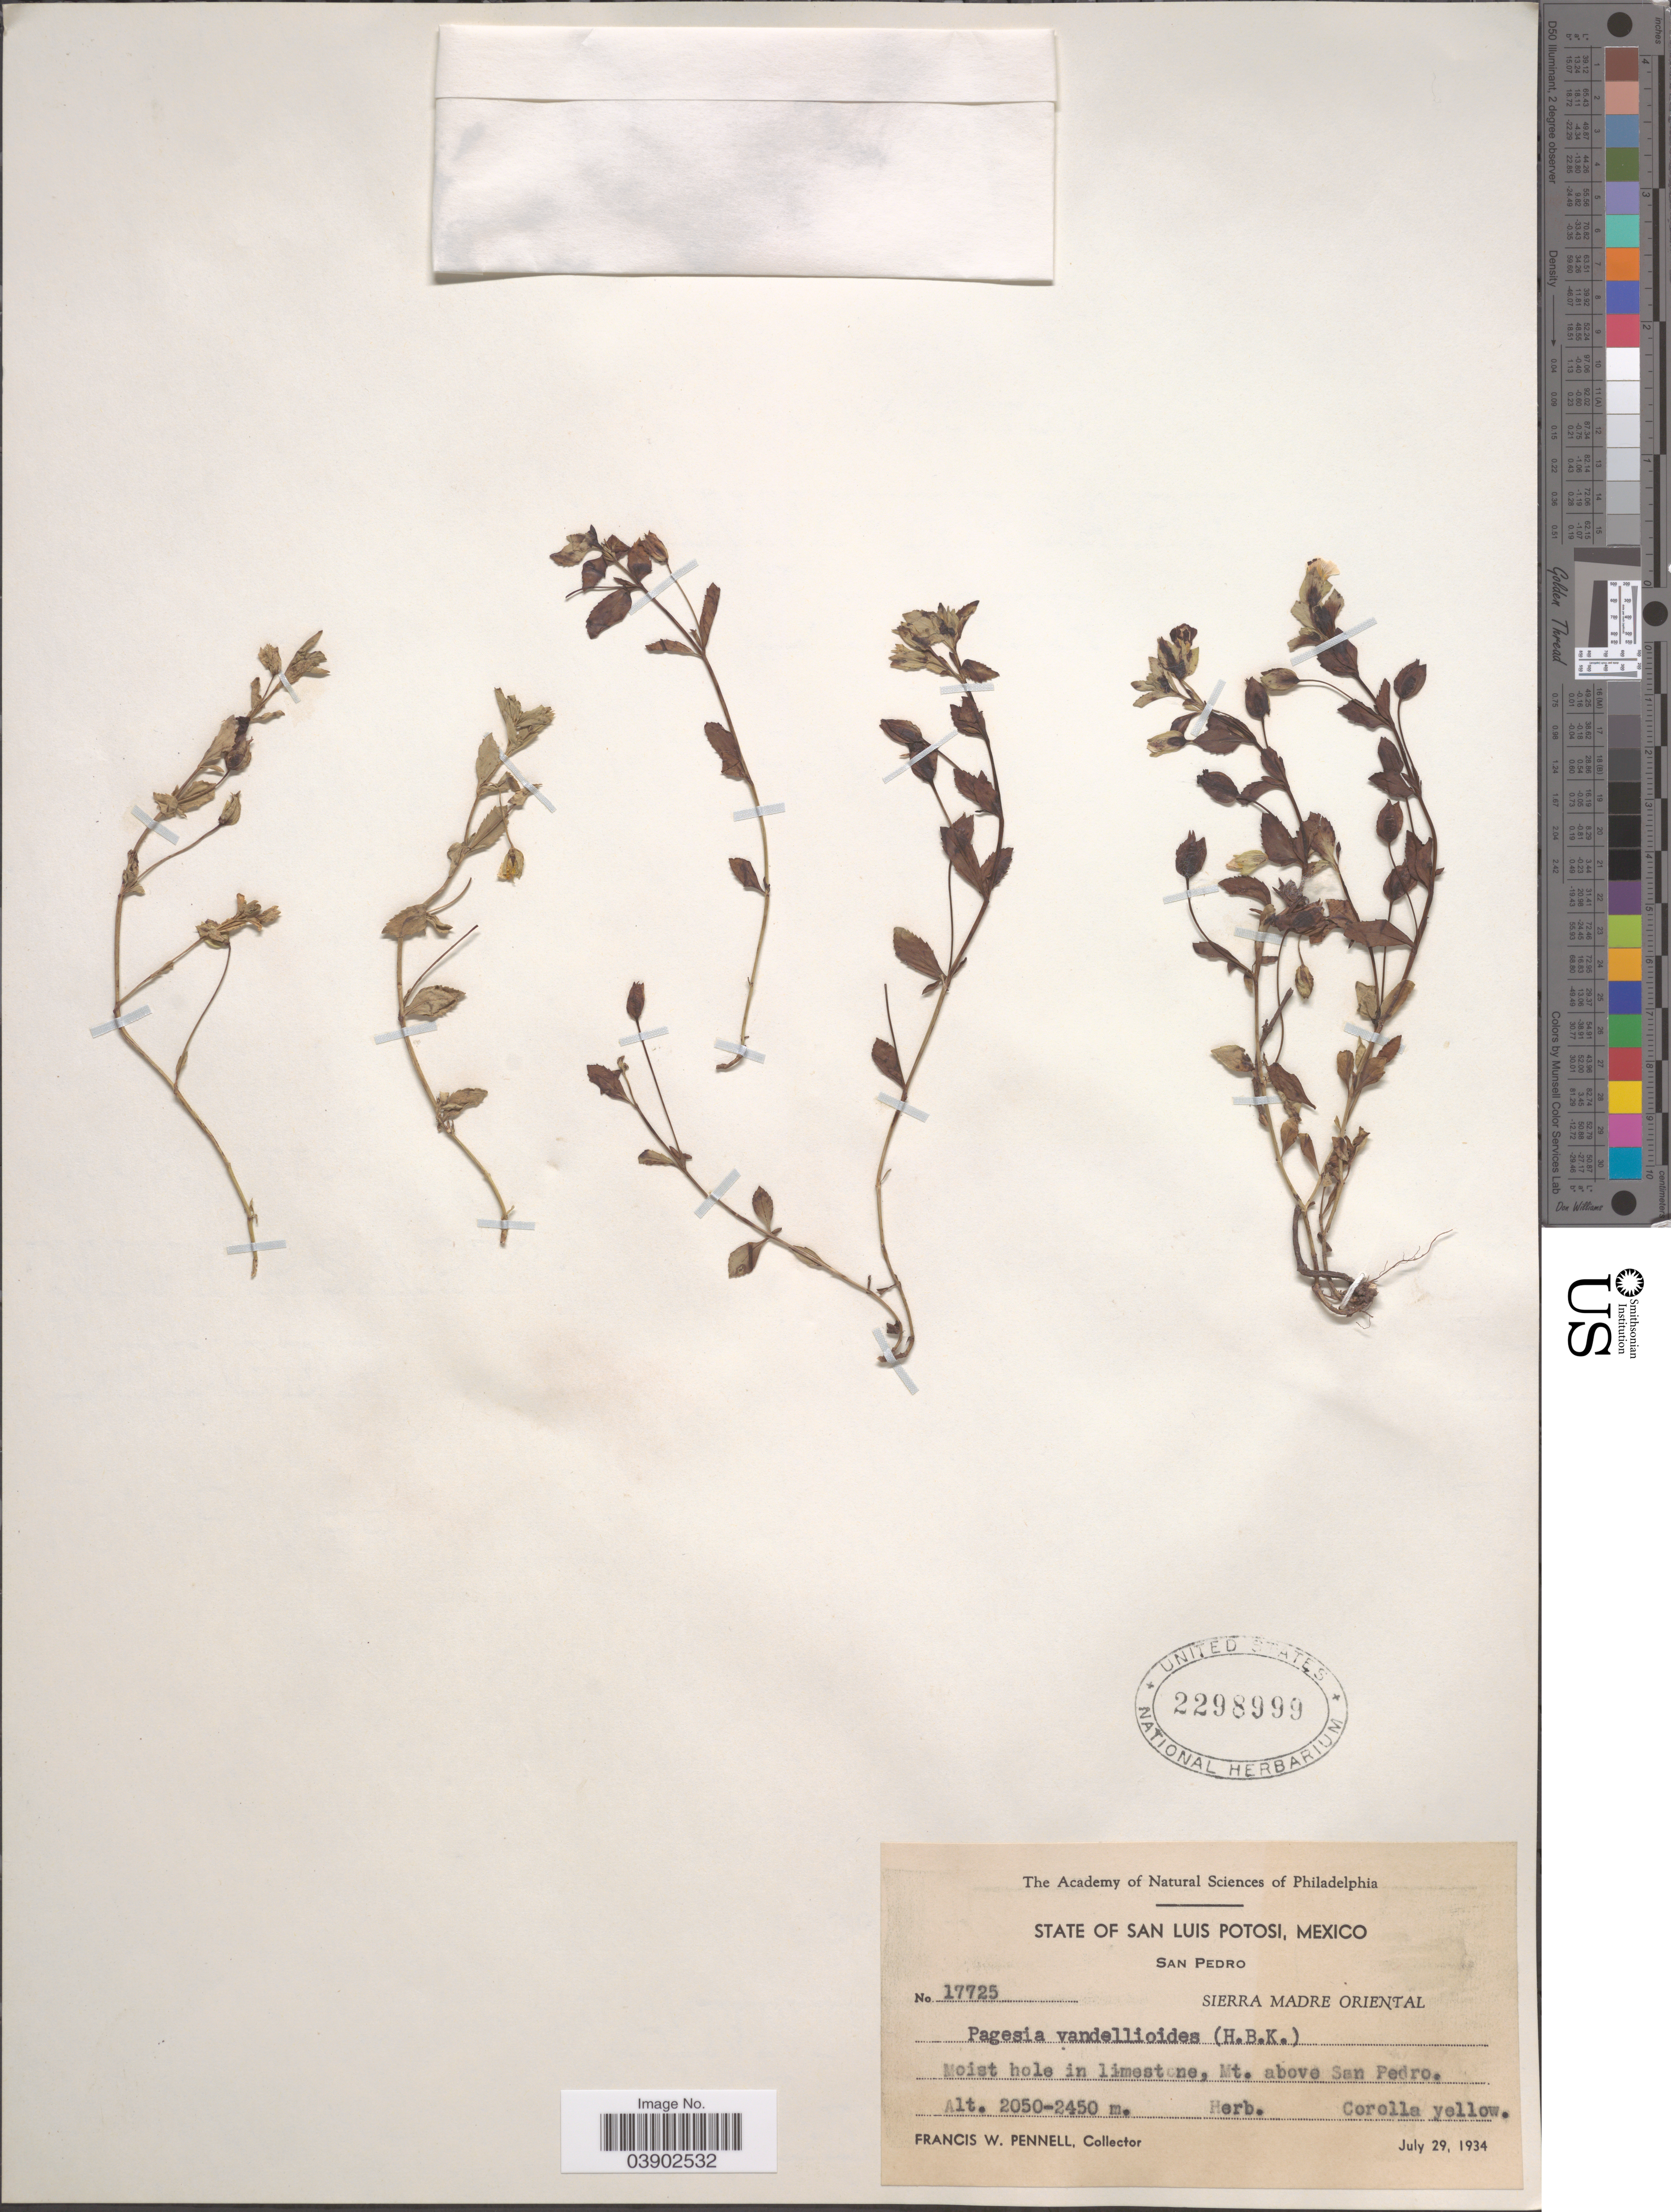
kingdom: Plantae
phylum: Tracheophyta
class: Magnoliopsida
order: Lamiales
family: Plantaginaceae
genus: Mecardonia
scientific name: Mecardonia procumbens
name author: (Mill.) Small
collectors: F. W. Pennell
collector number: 17725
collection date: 1934-07-29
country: Mexico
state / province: San Luis Potosí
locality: San Pedro. Sierra Madre Oriental. Mt. above San Pedro.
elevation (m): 2050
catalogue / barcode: US 2298999